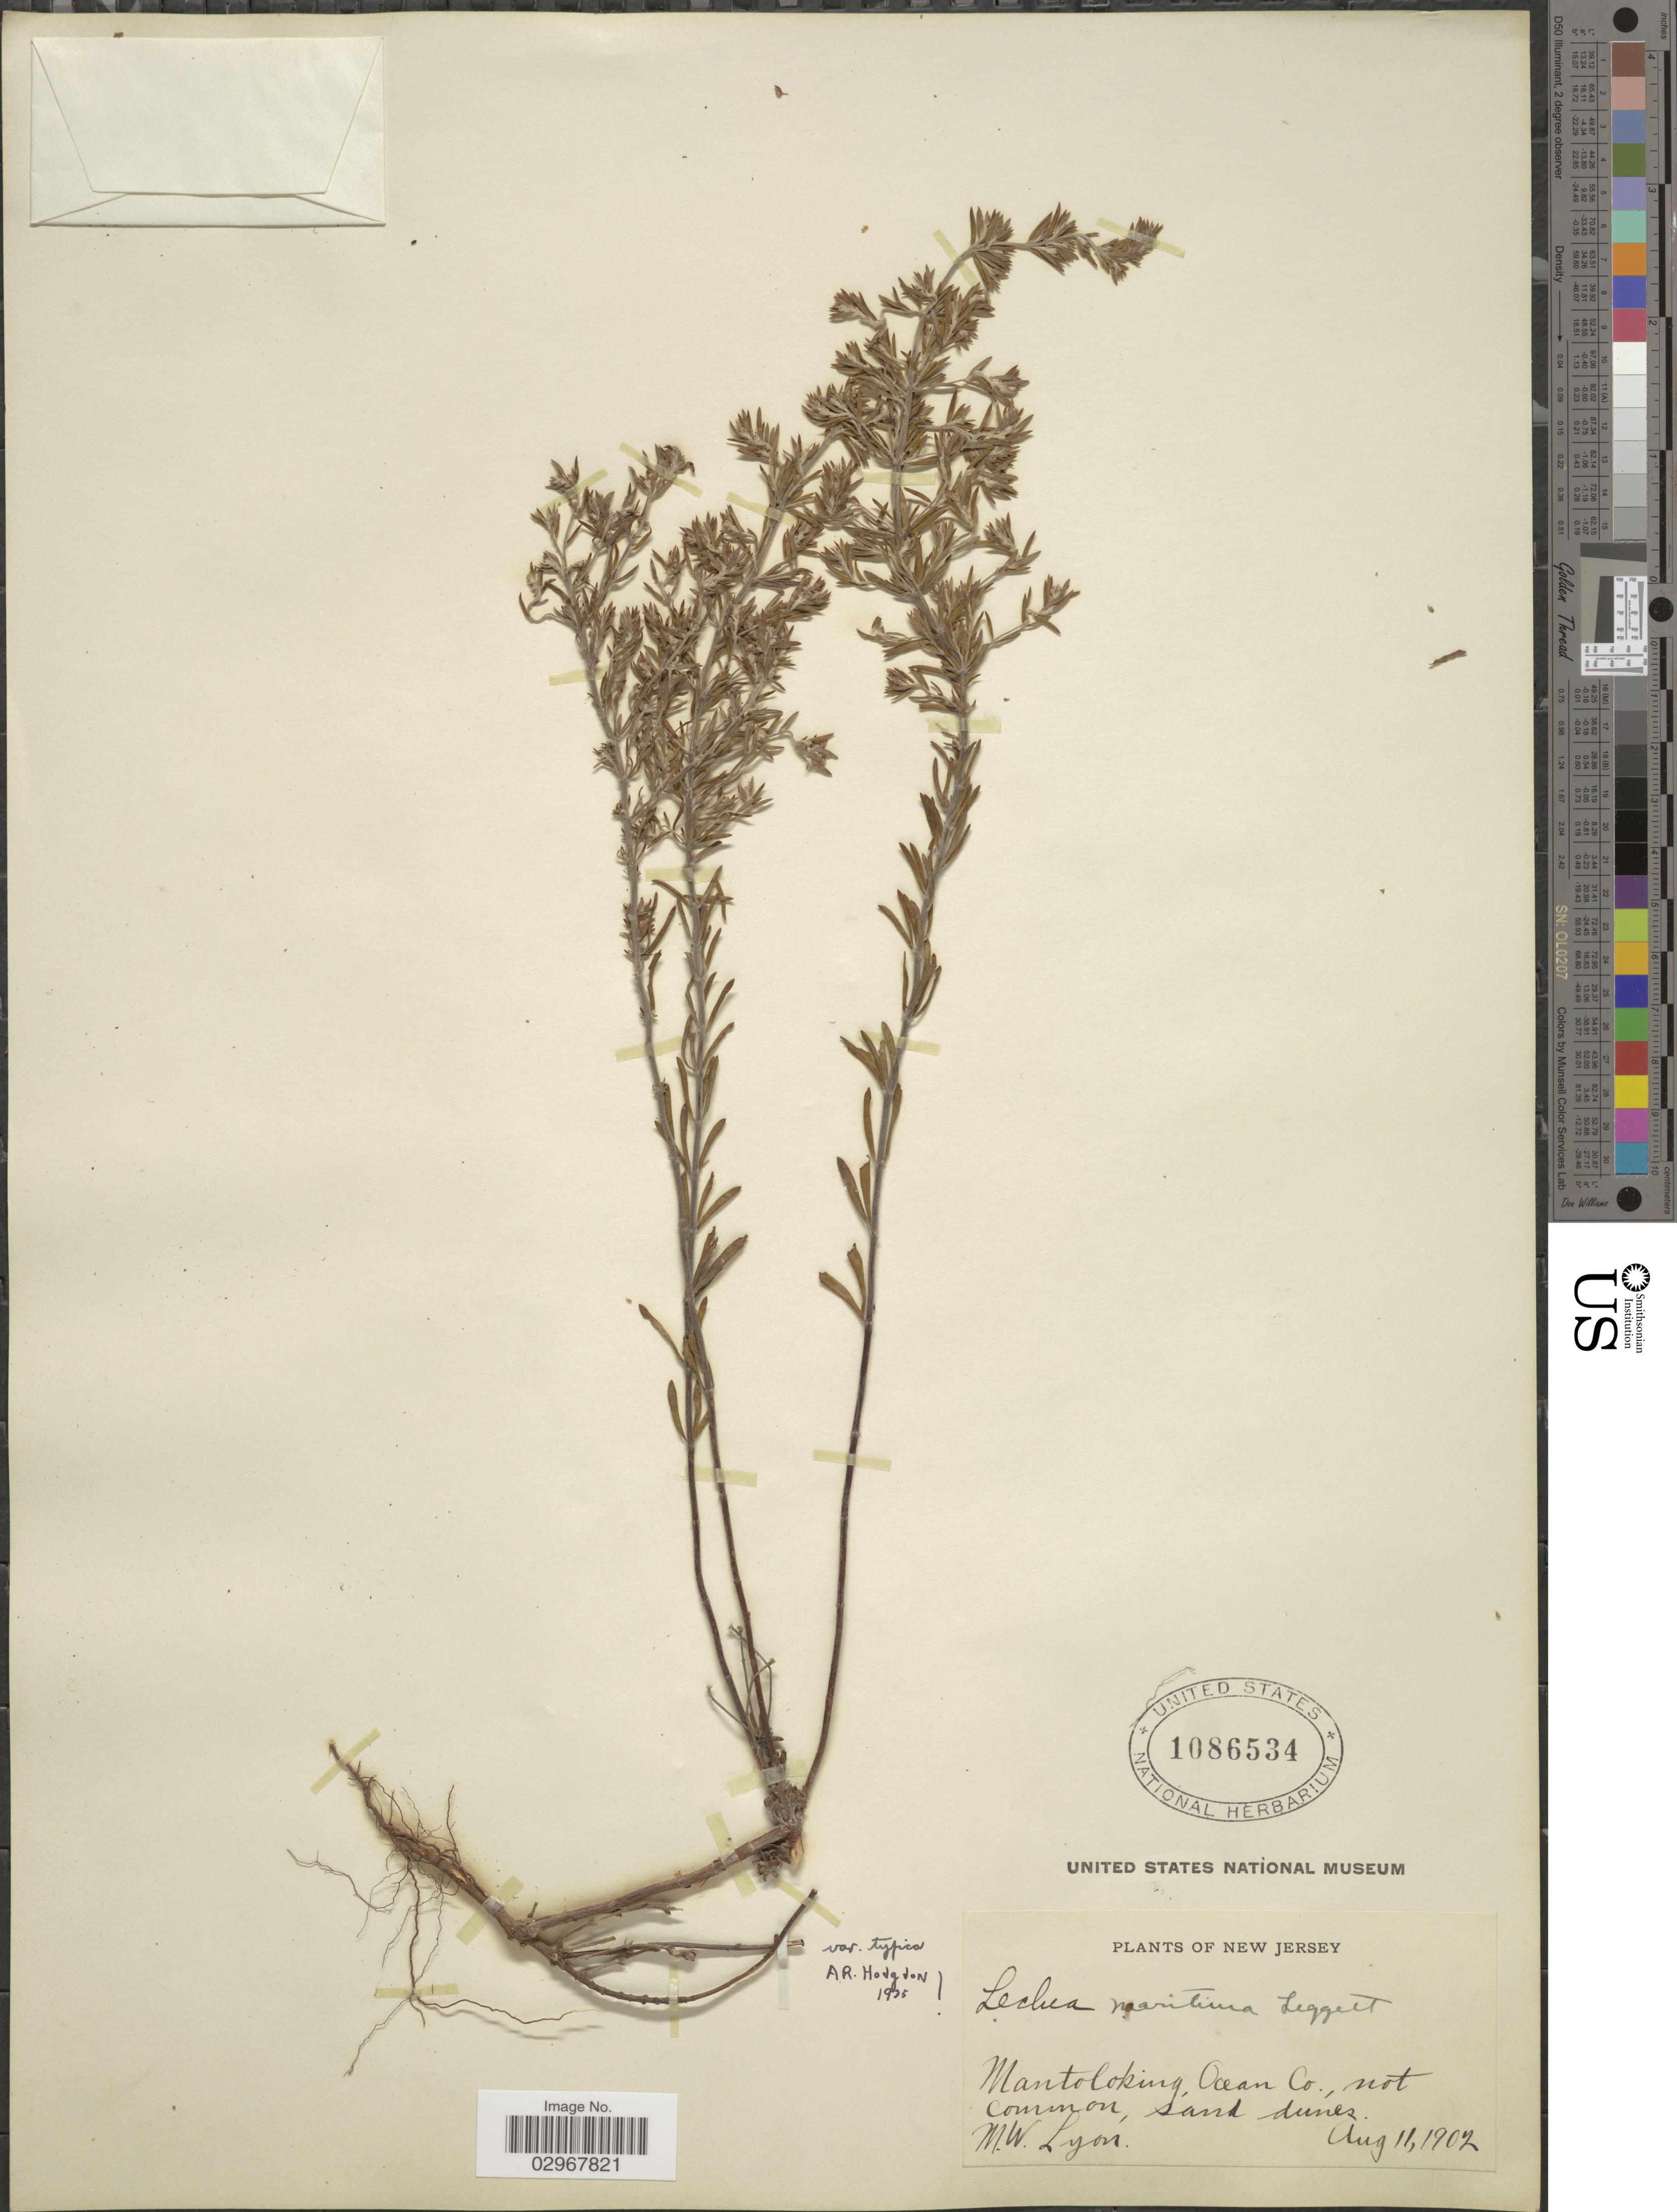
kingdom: Plantae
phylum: Tracheophyta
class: Magnoliopsida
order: Malvales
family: Cistaceae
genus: Lechea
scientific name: Lechea maritima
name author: Legg.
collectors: M. W. Lyon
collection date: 1902-08-11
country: United States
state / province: New Jersey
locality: Montoloking, Ocean Co.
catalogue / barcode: US 1086534